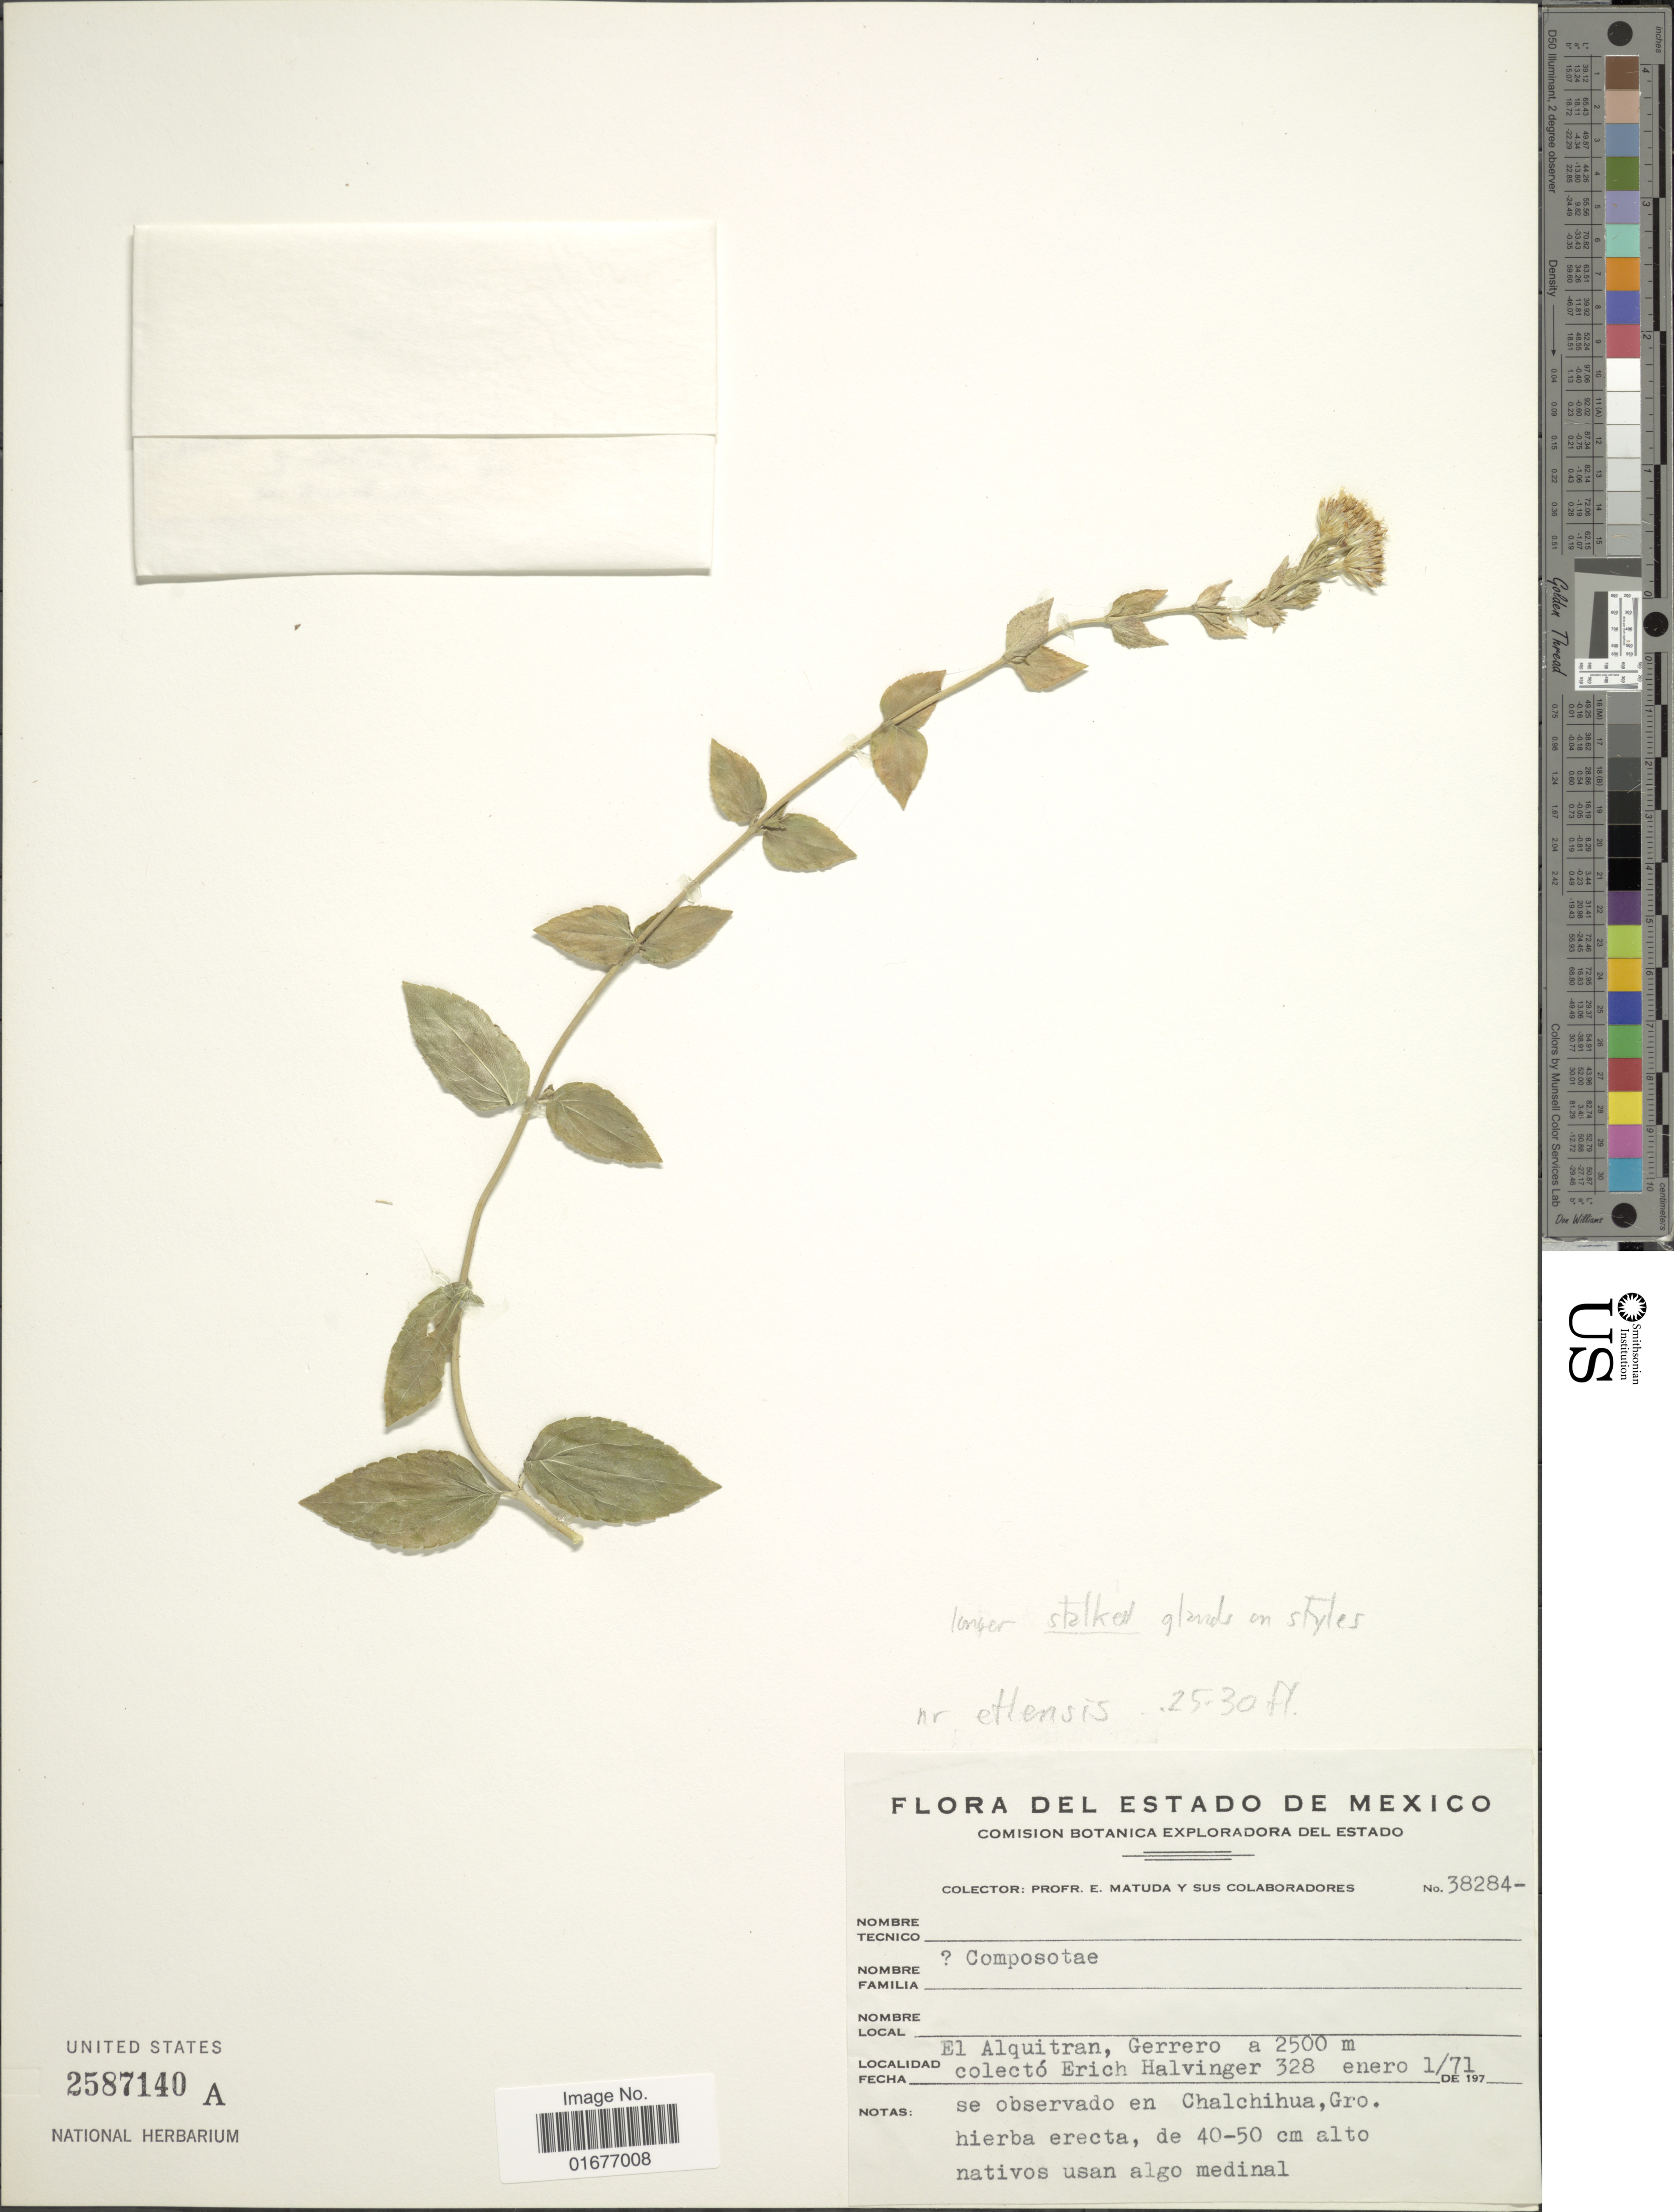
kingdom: Plantae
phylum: Tracheophyta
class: Magnoliopsida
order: Asterales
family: Asteraceae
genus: Ageratina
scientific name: Ageratina sp.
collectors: E. Matuda & et al.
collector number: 38284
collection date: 1971-01-01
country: Mexico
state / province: México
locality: El Alquitran, Gerrero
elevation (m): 2500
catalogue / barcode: US 2587140A